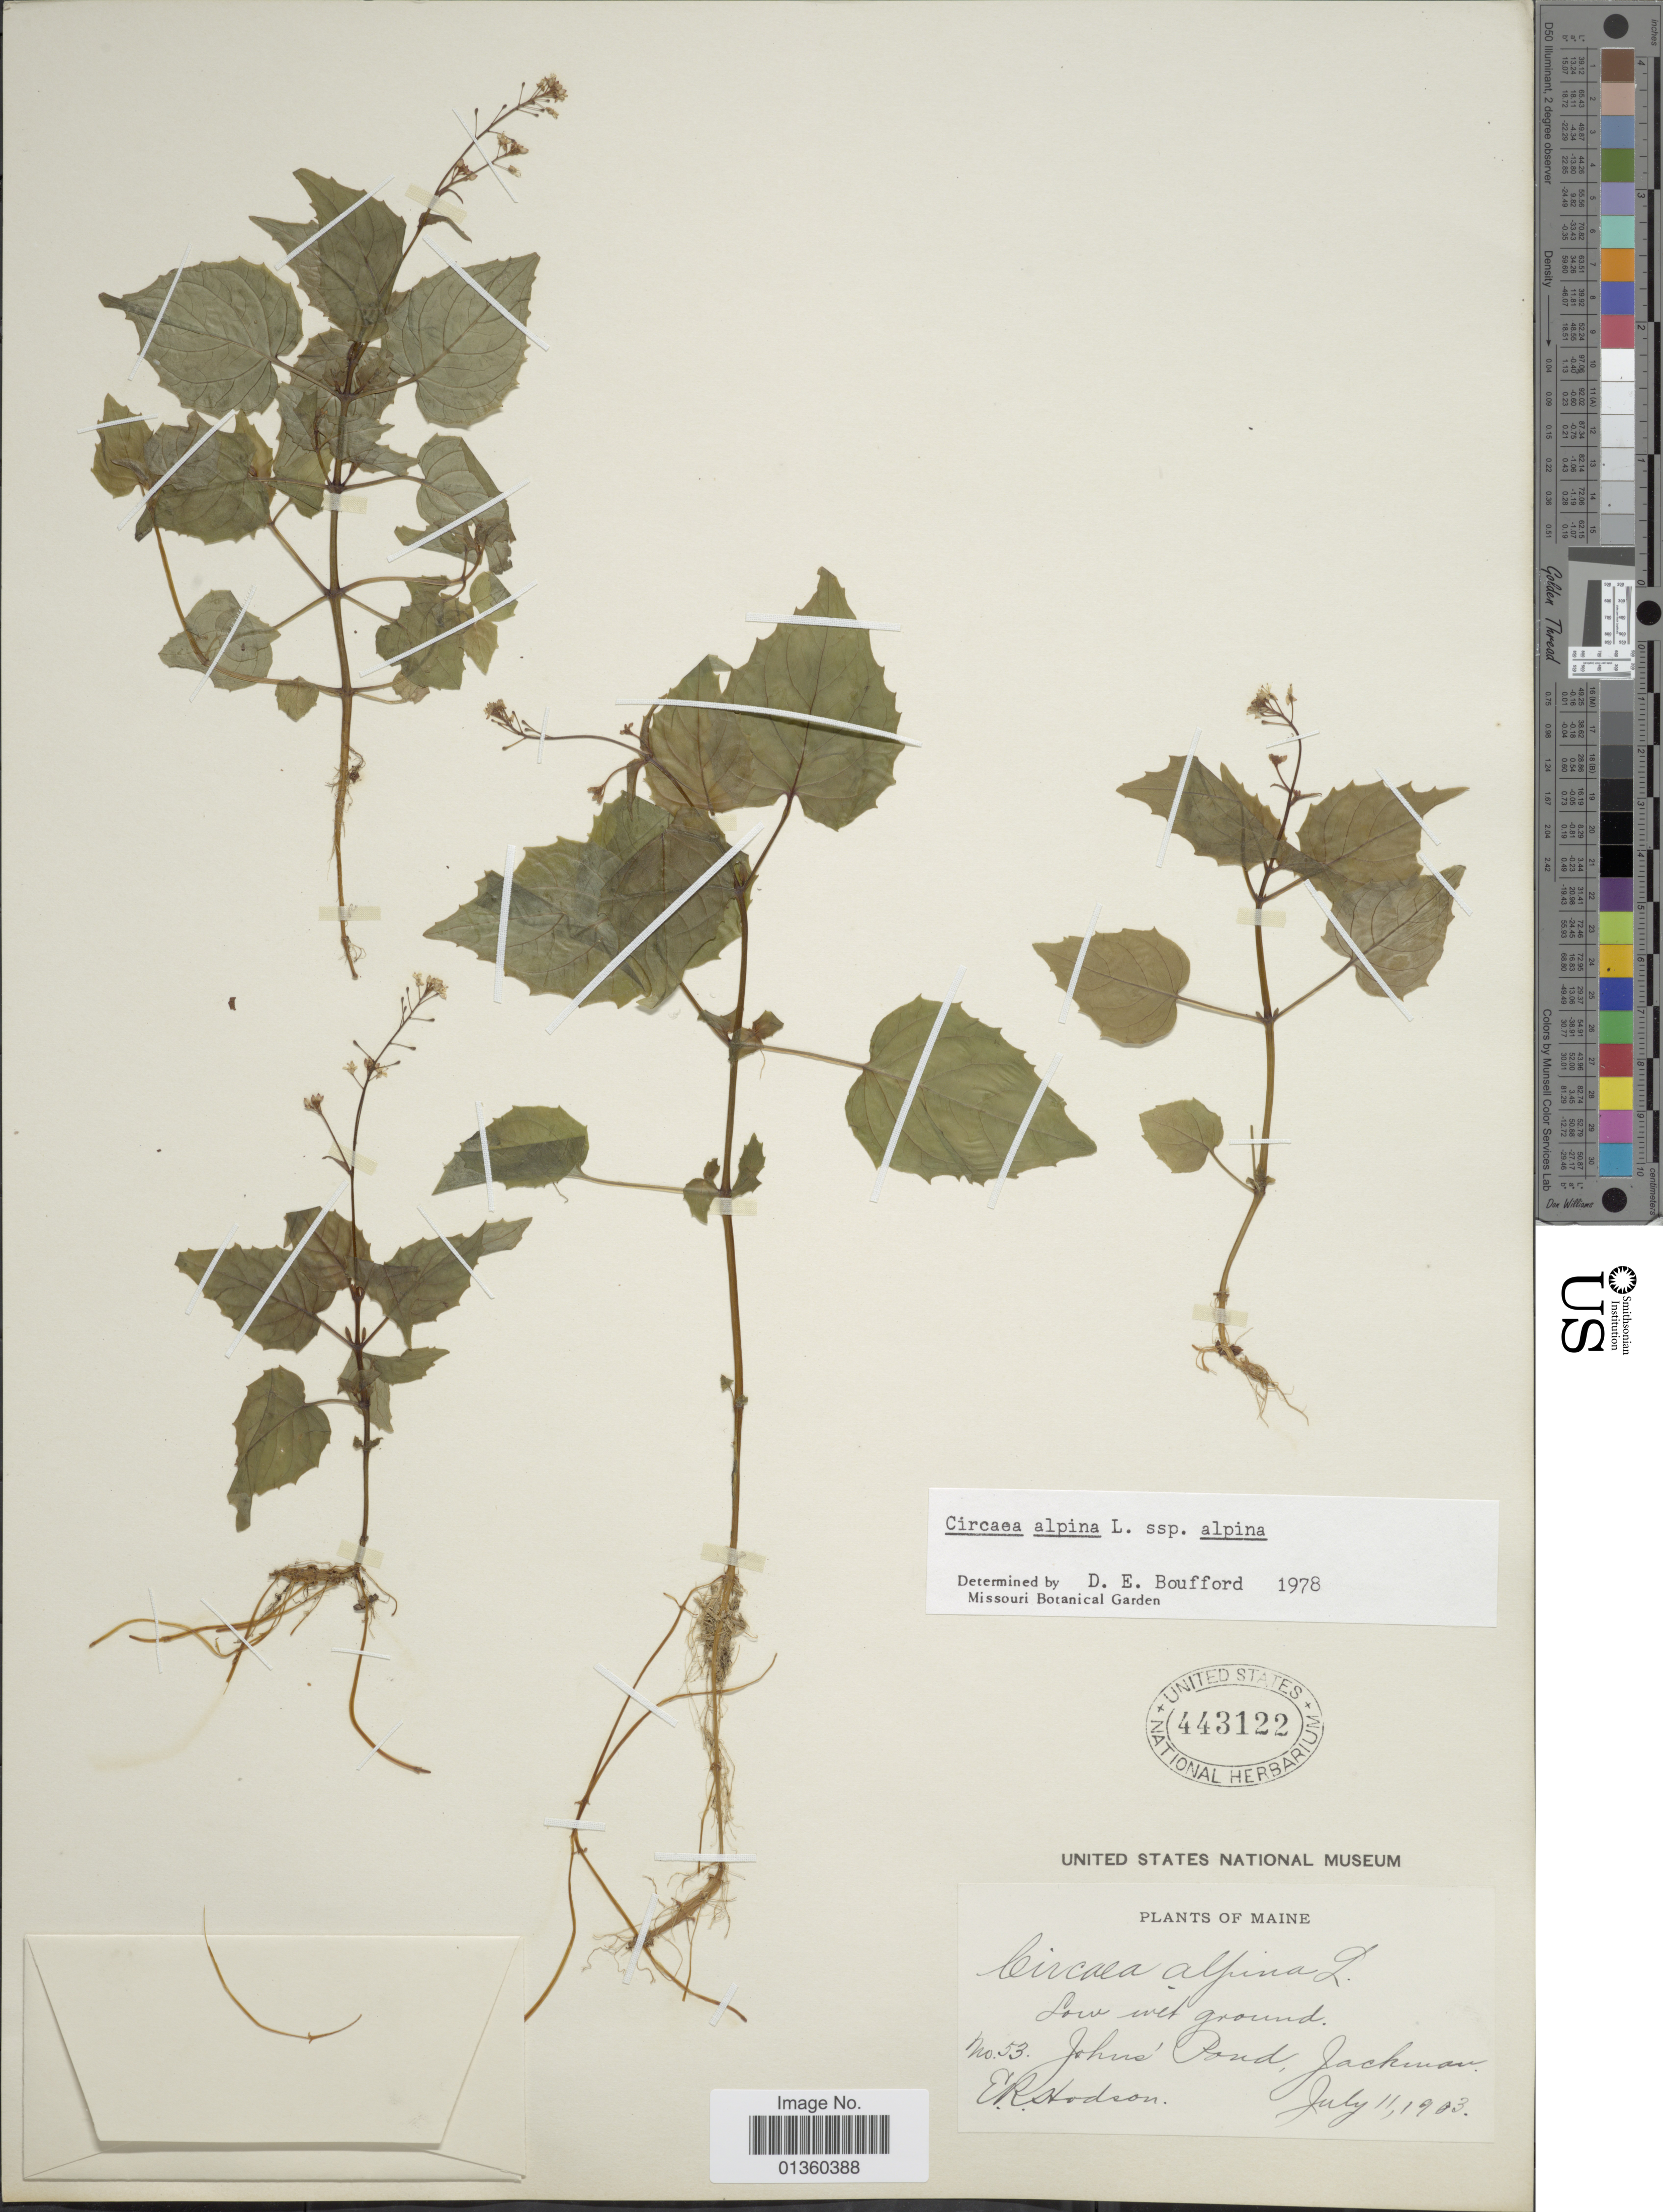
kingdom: Plantae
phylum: Tracheophyta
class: Magnoliopsida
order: Myrtales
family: Onagraceae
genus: Circaea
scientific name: Circaea alpina subsp. alpina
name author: L.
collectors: E. Hodson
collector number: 53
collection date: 1903-07-11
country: United States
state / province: Maine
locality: Johns' Pond, Jackman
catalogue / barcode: US 443122